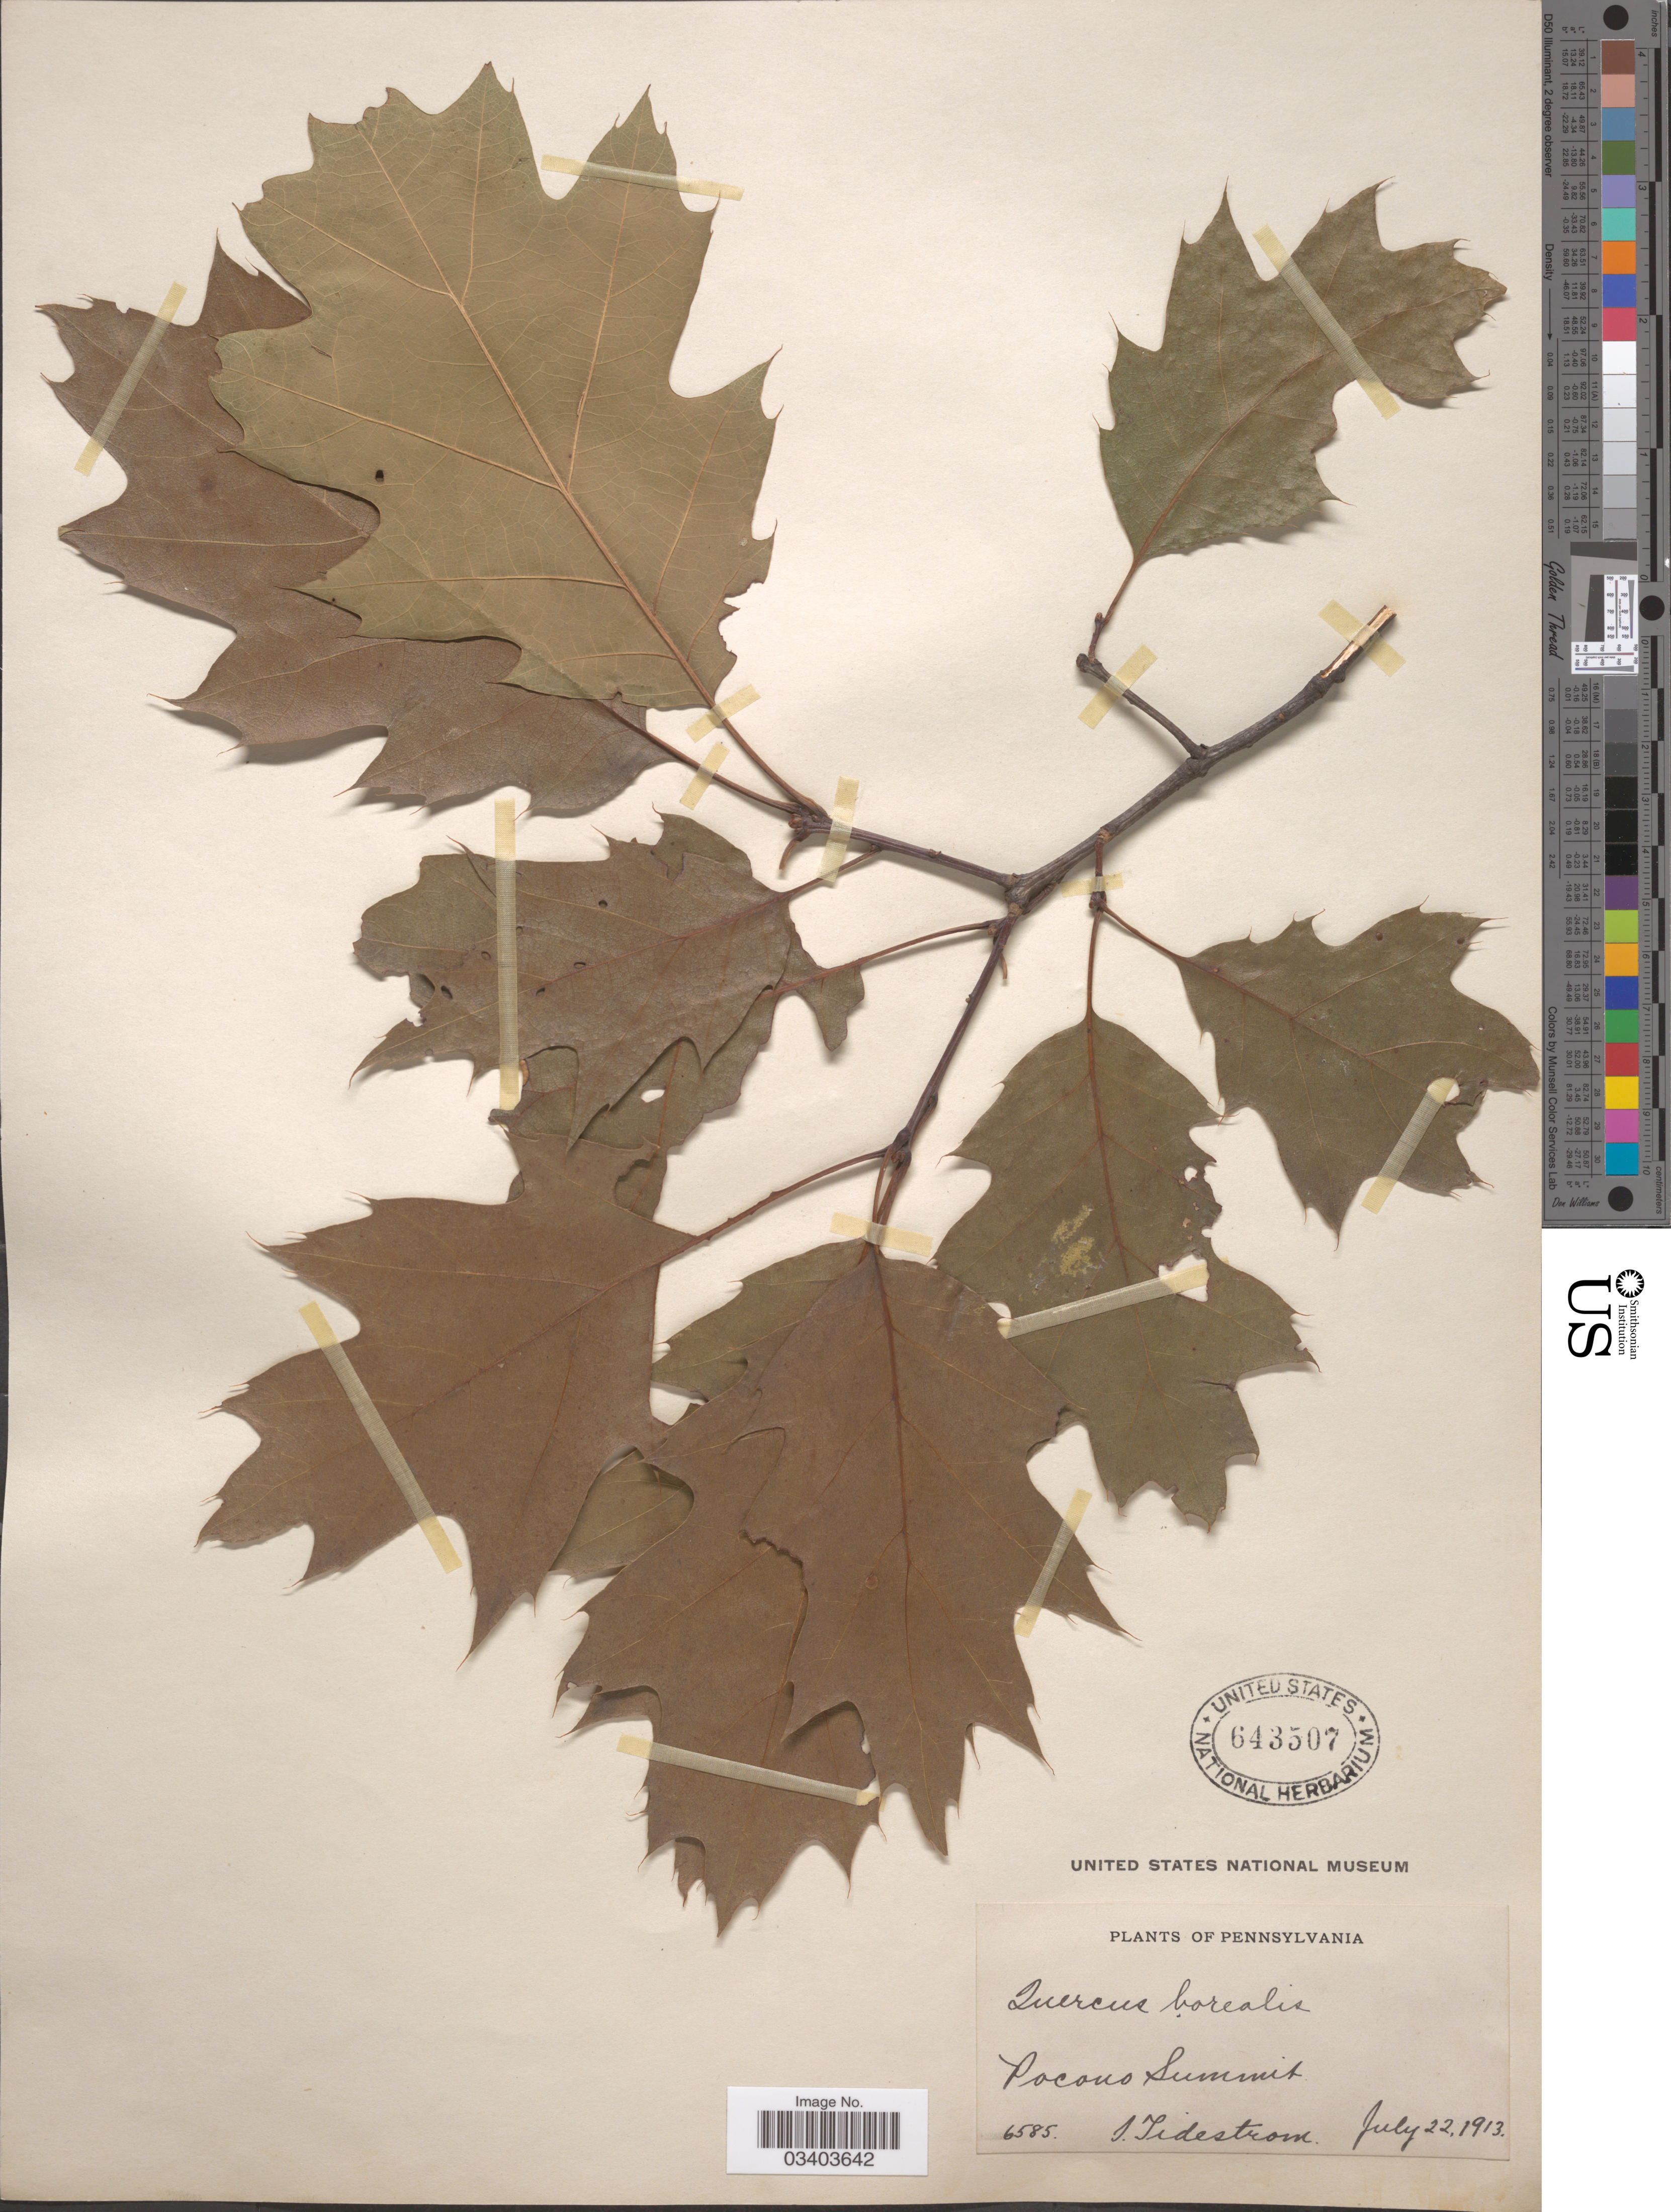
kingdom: Plantae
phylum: Tracheophyta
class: Magnoliopsida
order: Fagales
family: Fagaceae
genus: Quercus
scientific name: Quercus borealis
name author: F. Michx.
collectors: I. F. Tidestrom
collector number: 6585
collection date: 1913-07-22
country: United States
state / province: Pennsylvania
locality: Pocono Summit.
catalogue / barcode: US 643507